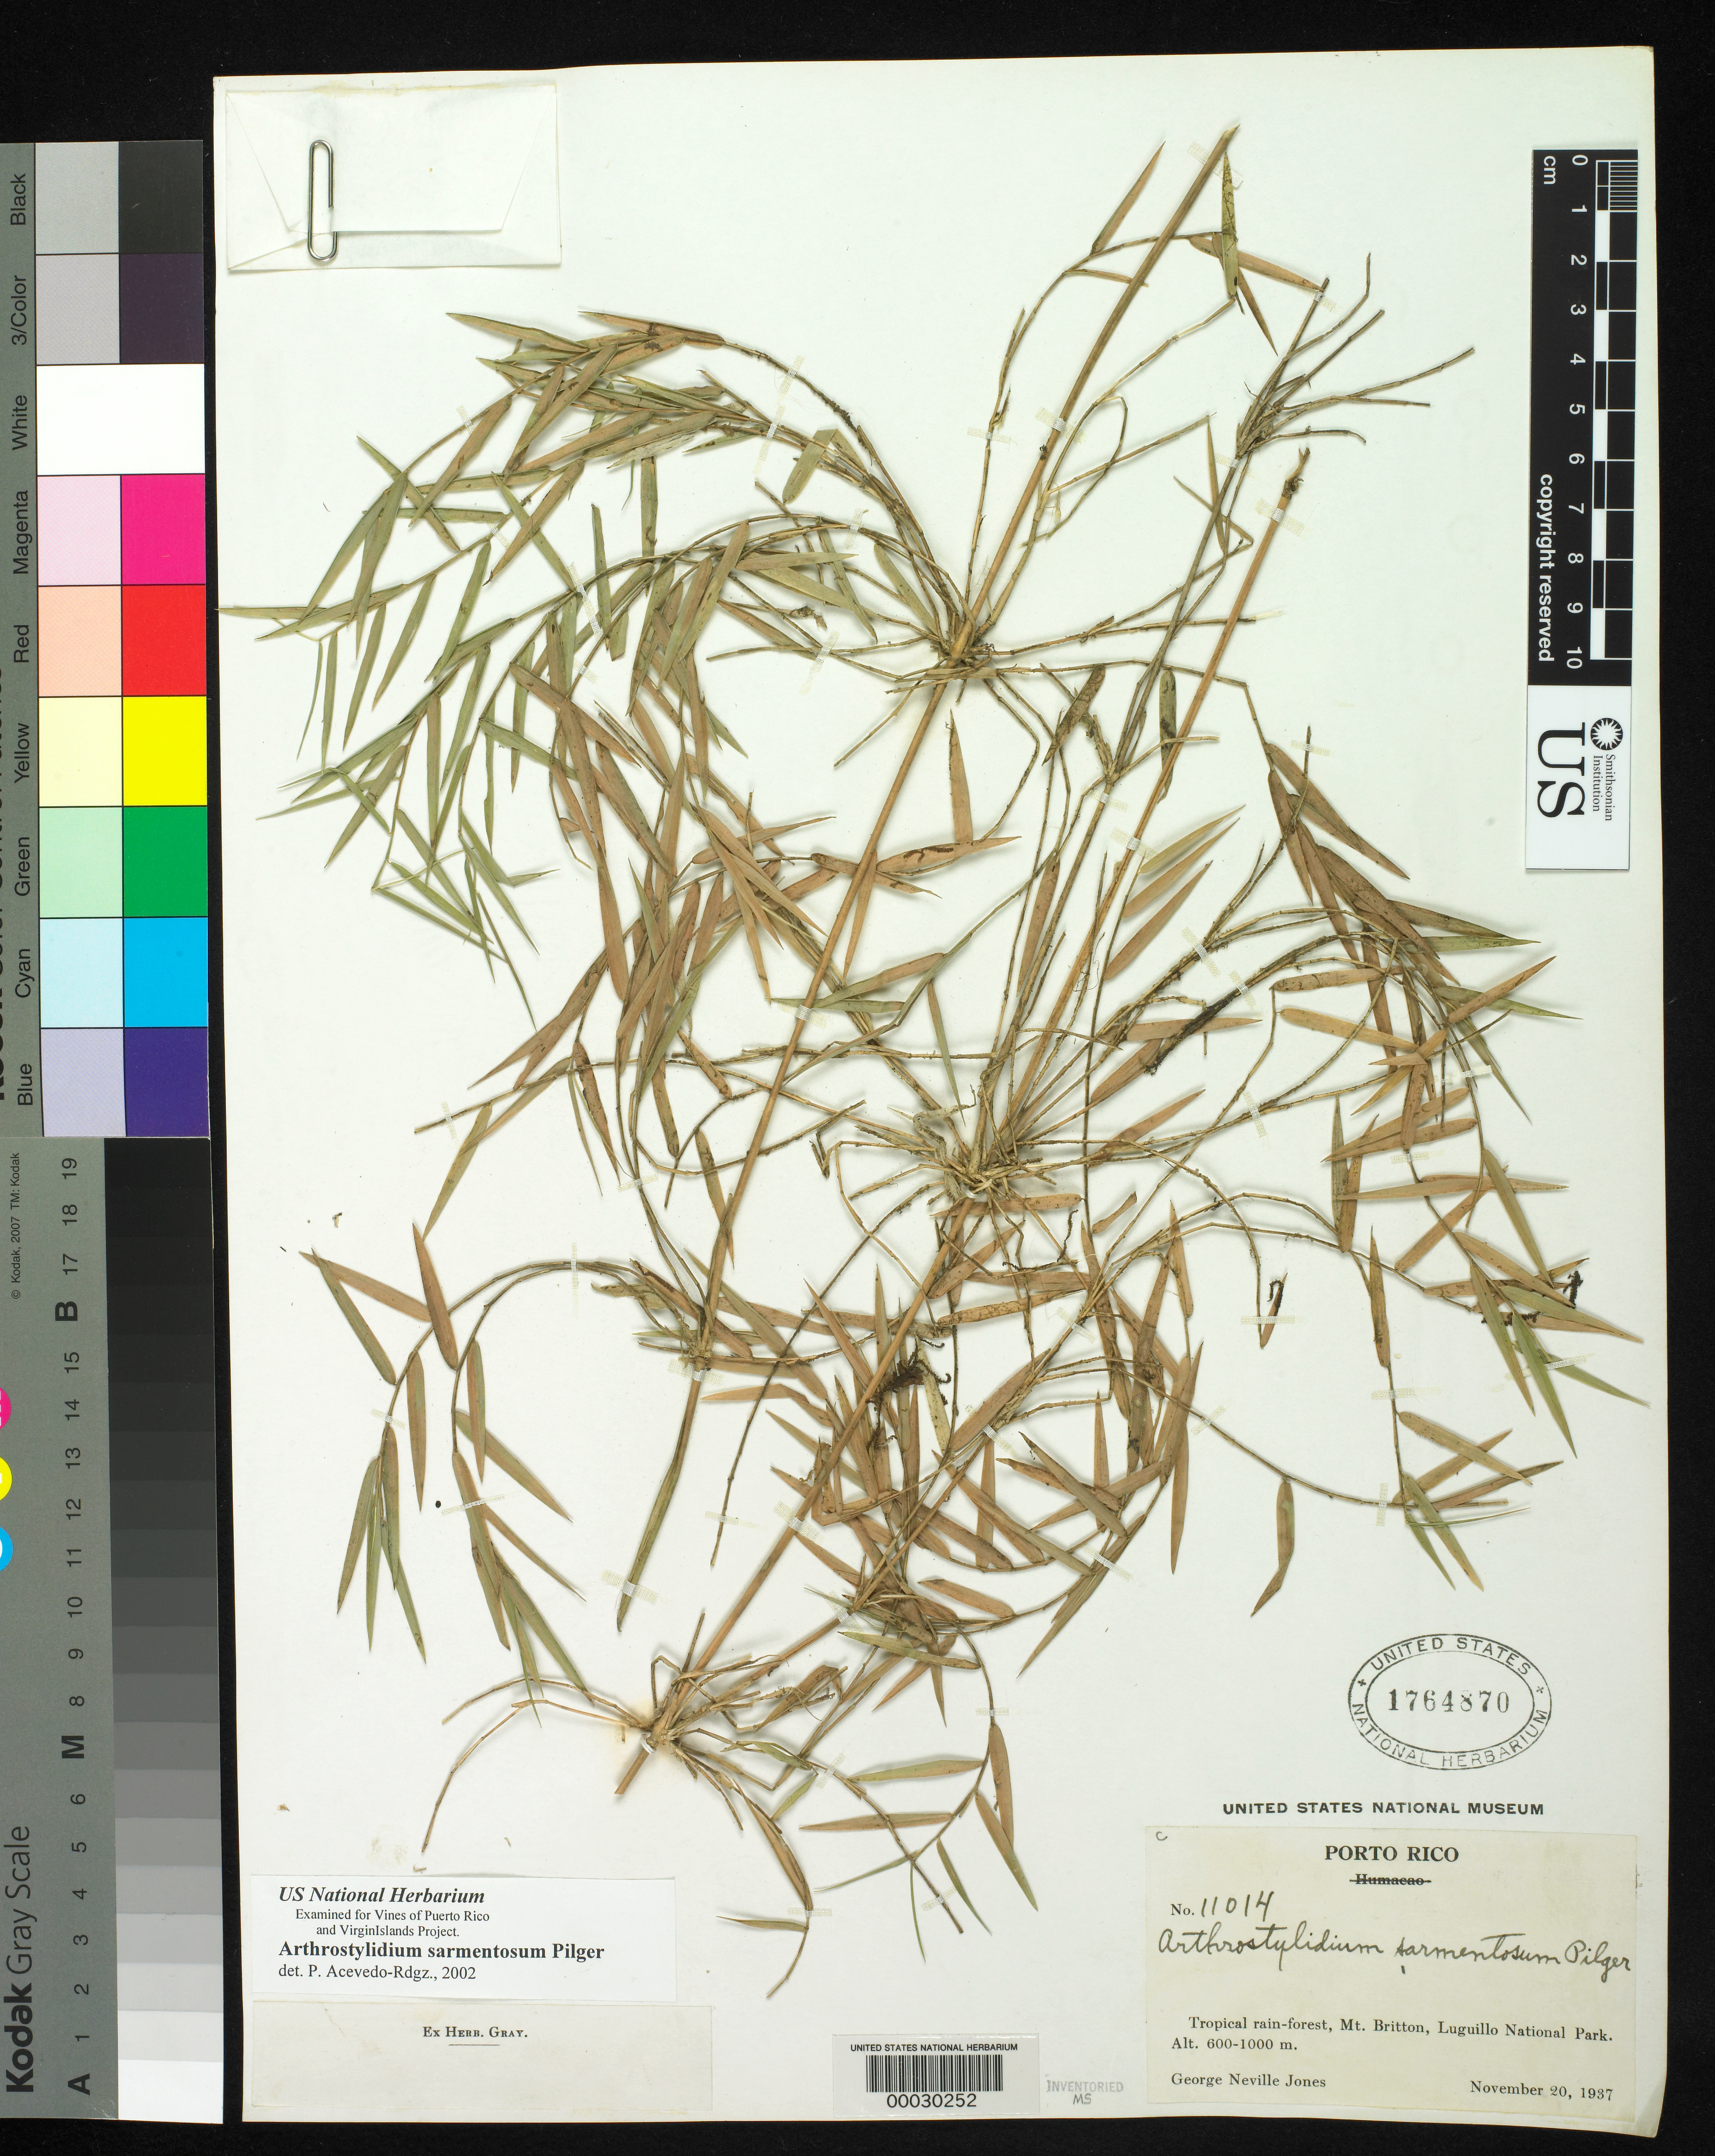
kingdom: Plantae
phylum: Tracheophyta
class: Liliopsida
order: Poales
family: Poaceae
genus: Arthrostylidium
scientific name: Arthrostylidium sarmentosum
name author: Pilg. in Urb.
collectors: G. N. Jones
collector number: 11014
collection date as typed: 20 Nov 1937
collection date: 1937-11-20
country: Puerto Rico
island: Greater Antilles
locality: Humacao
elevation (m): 600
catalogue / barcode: US 1764870